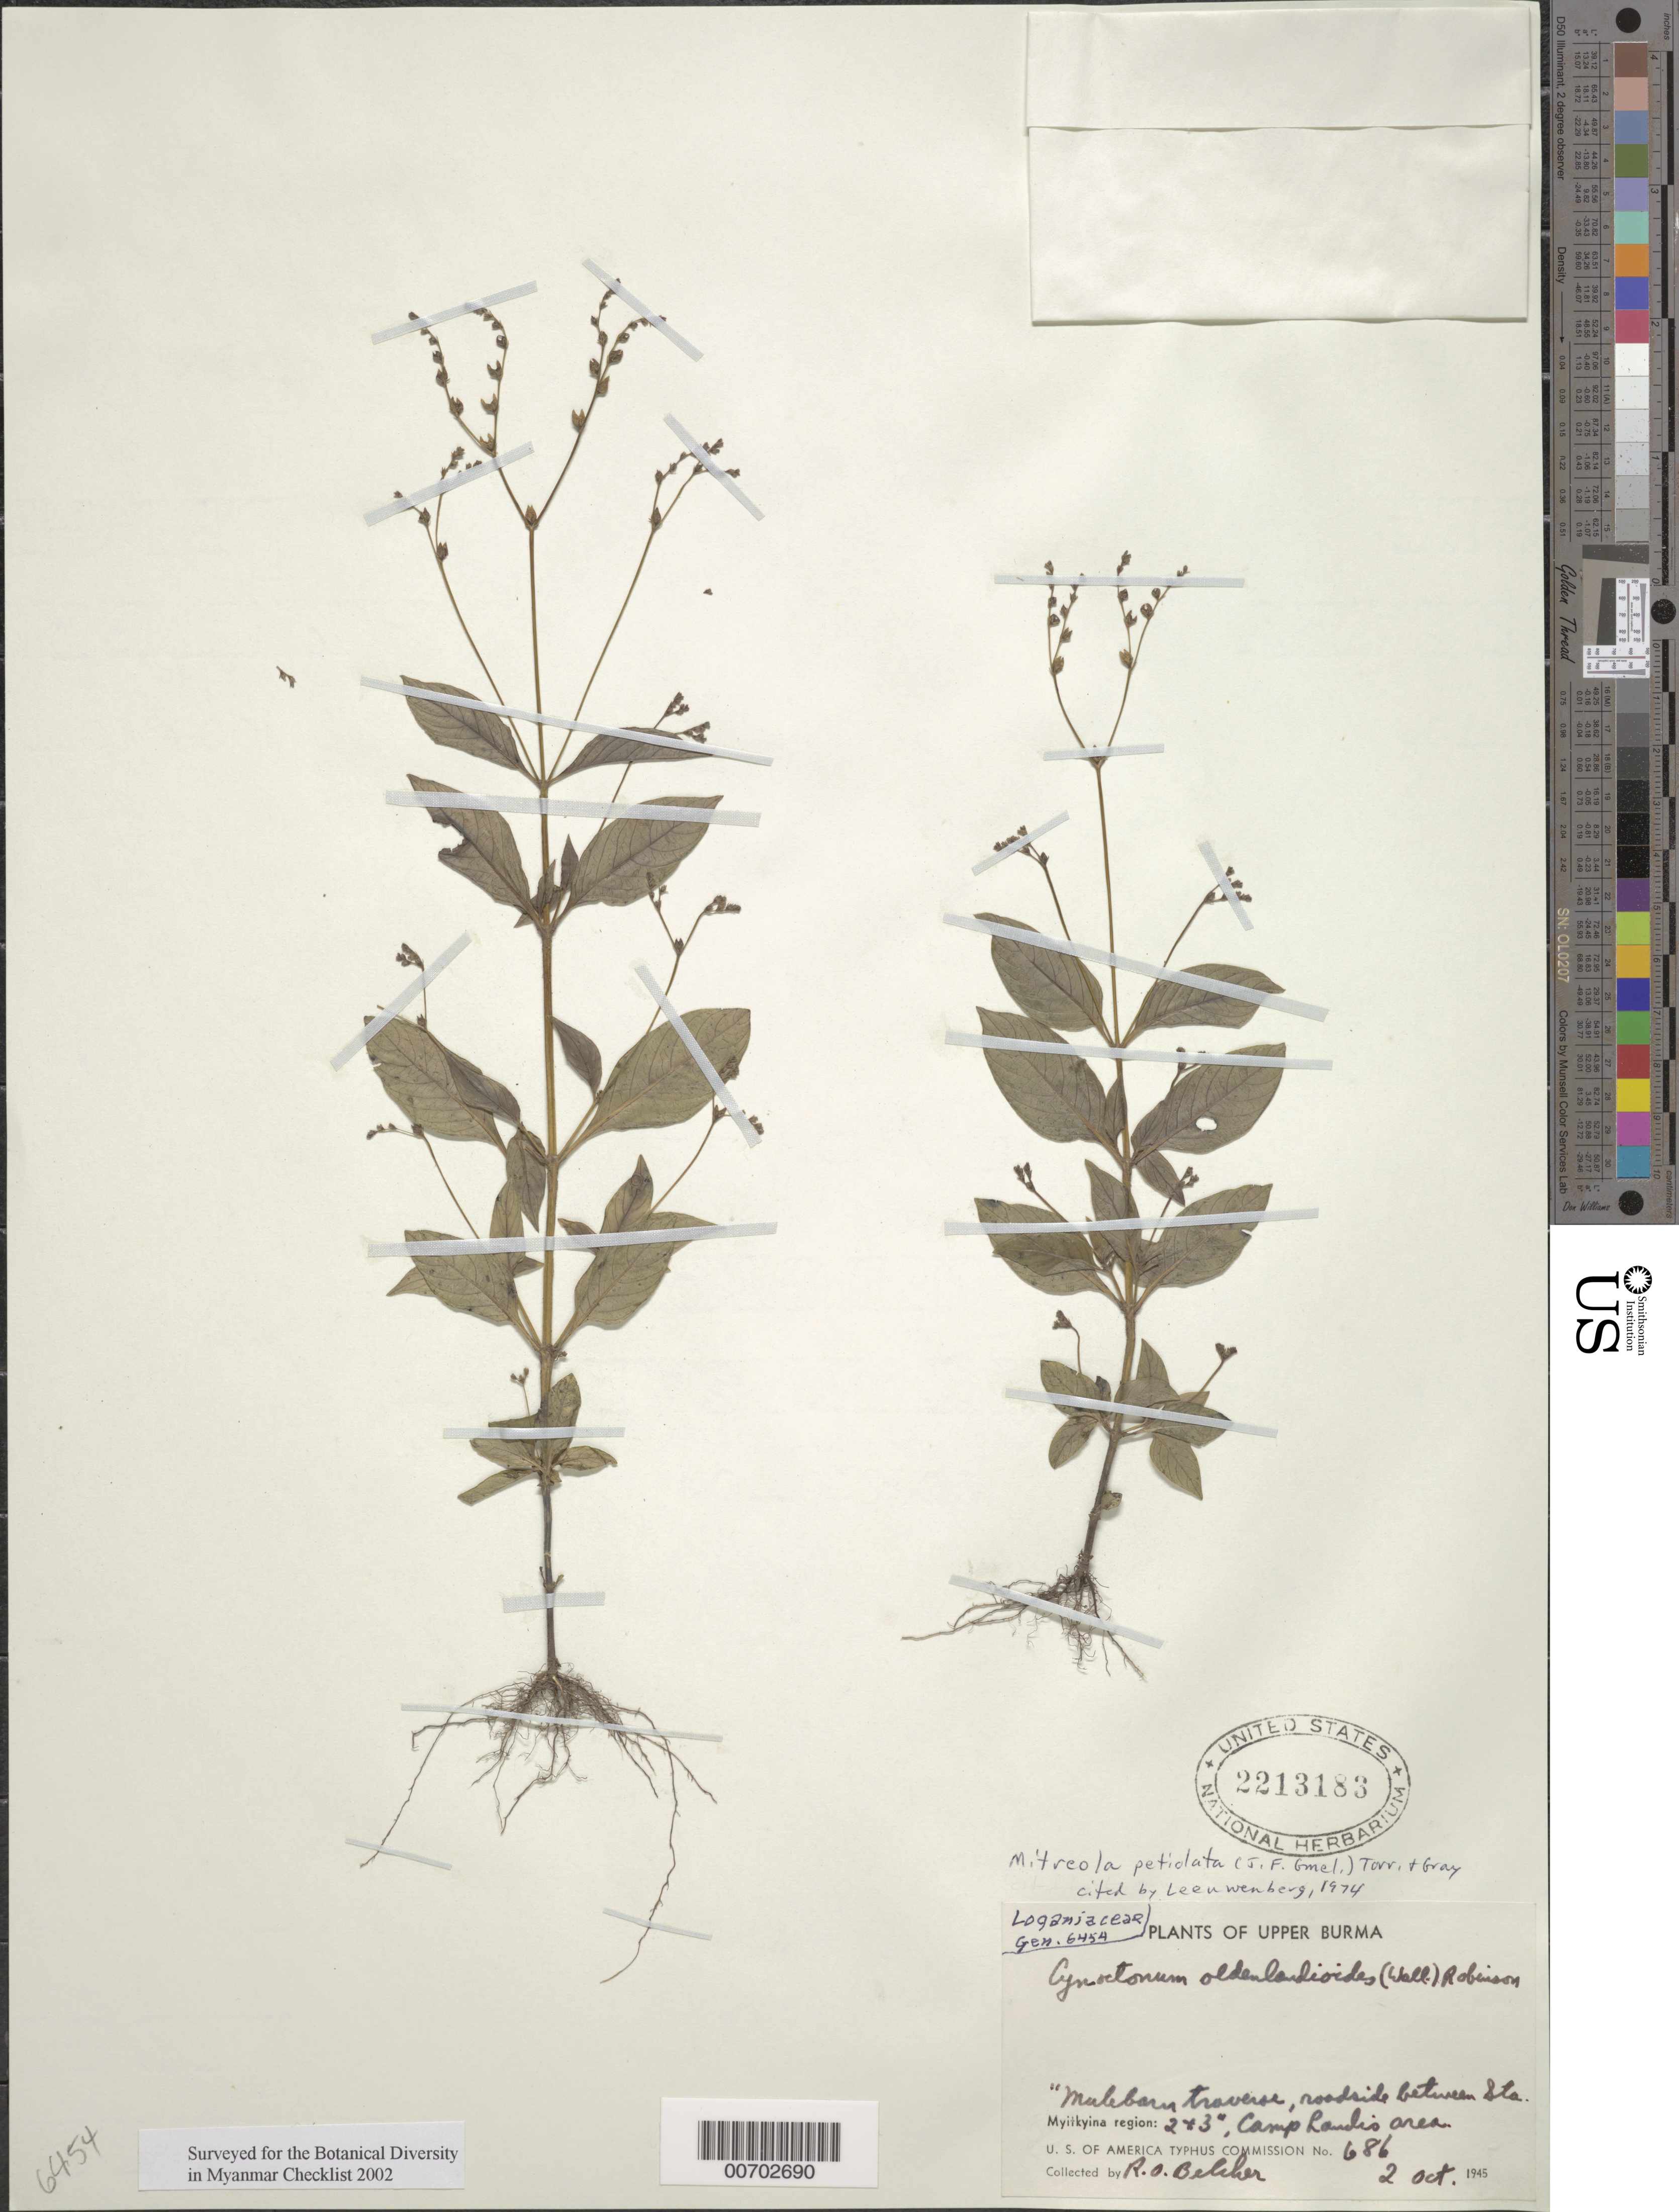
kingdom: Plantae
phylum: Tracheophyta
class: Magnoliopsida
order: Gentianales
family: Loganiaceae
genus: Mitreola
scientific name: Mitreola petiolata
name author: (J.F. Gmel.) Torr. & A. Gray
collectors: R. Belcher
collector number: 686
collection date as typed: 02 Oct 1945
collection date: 1945-10-02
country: Myanmar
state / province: Kachin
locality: Myitkyina, Camp Landis area, Sta. 2-3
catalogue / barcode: US 2213183